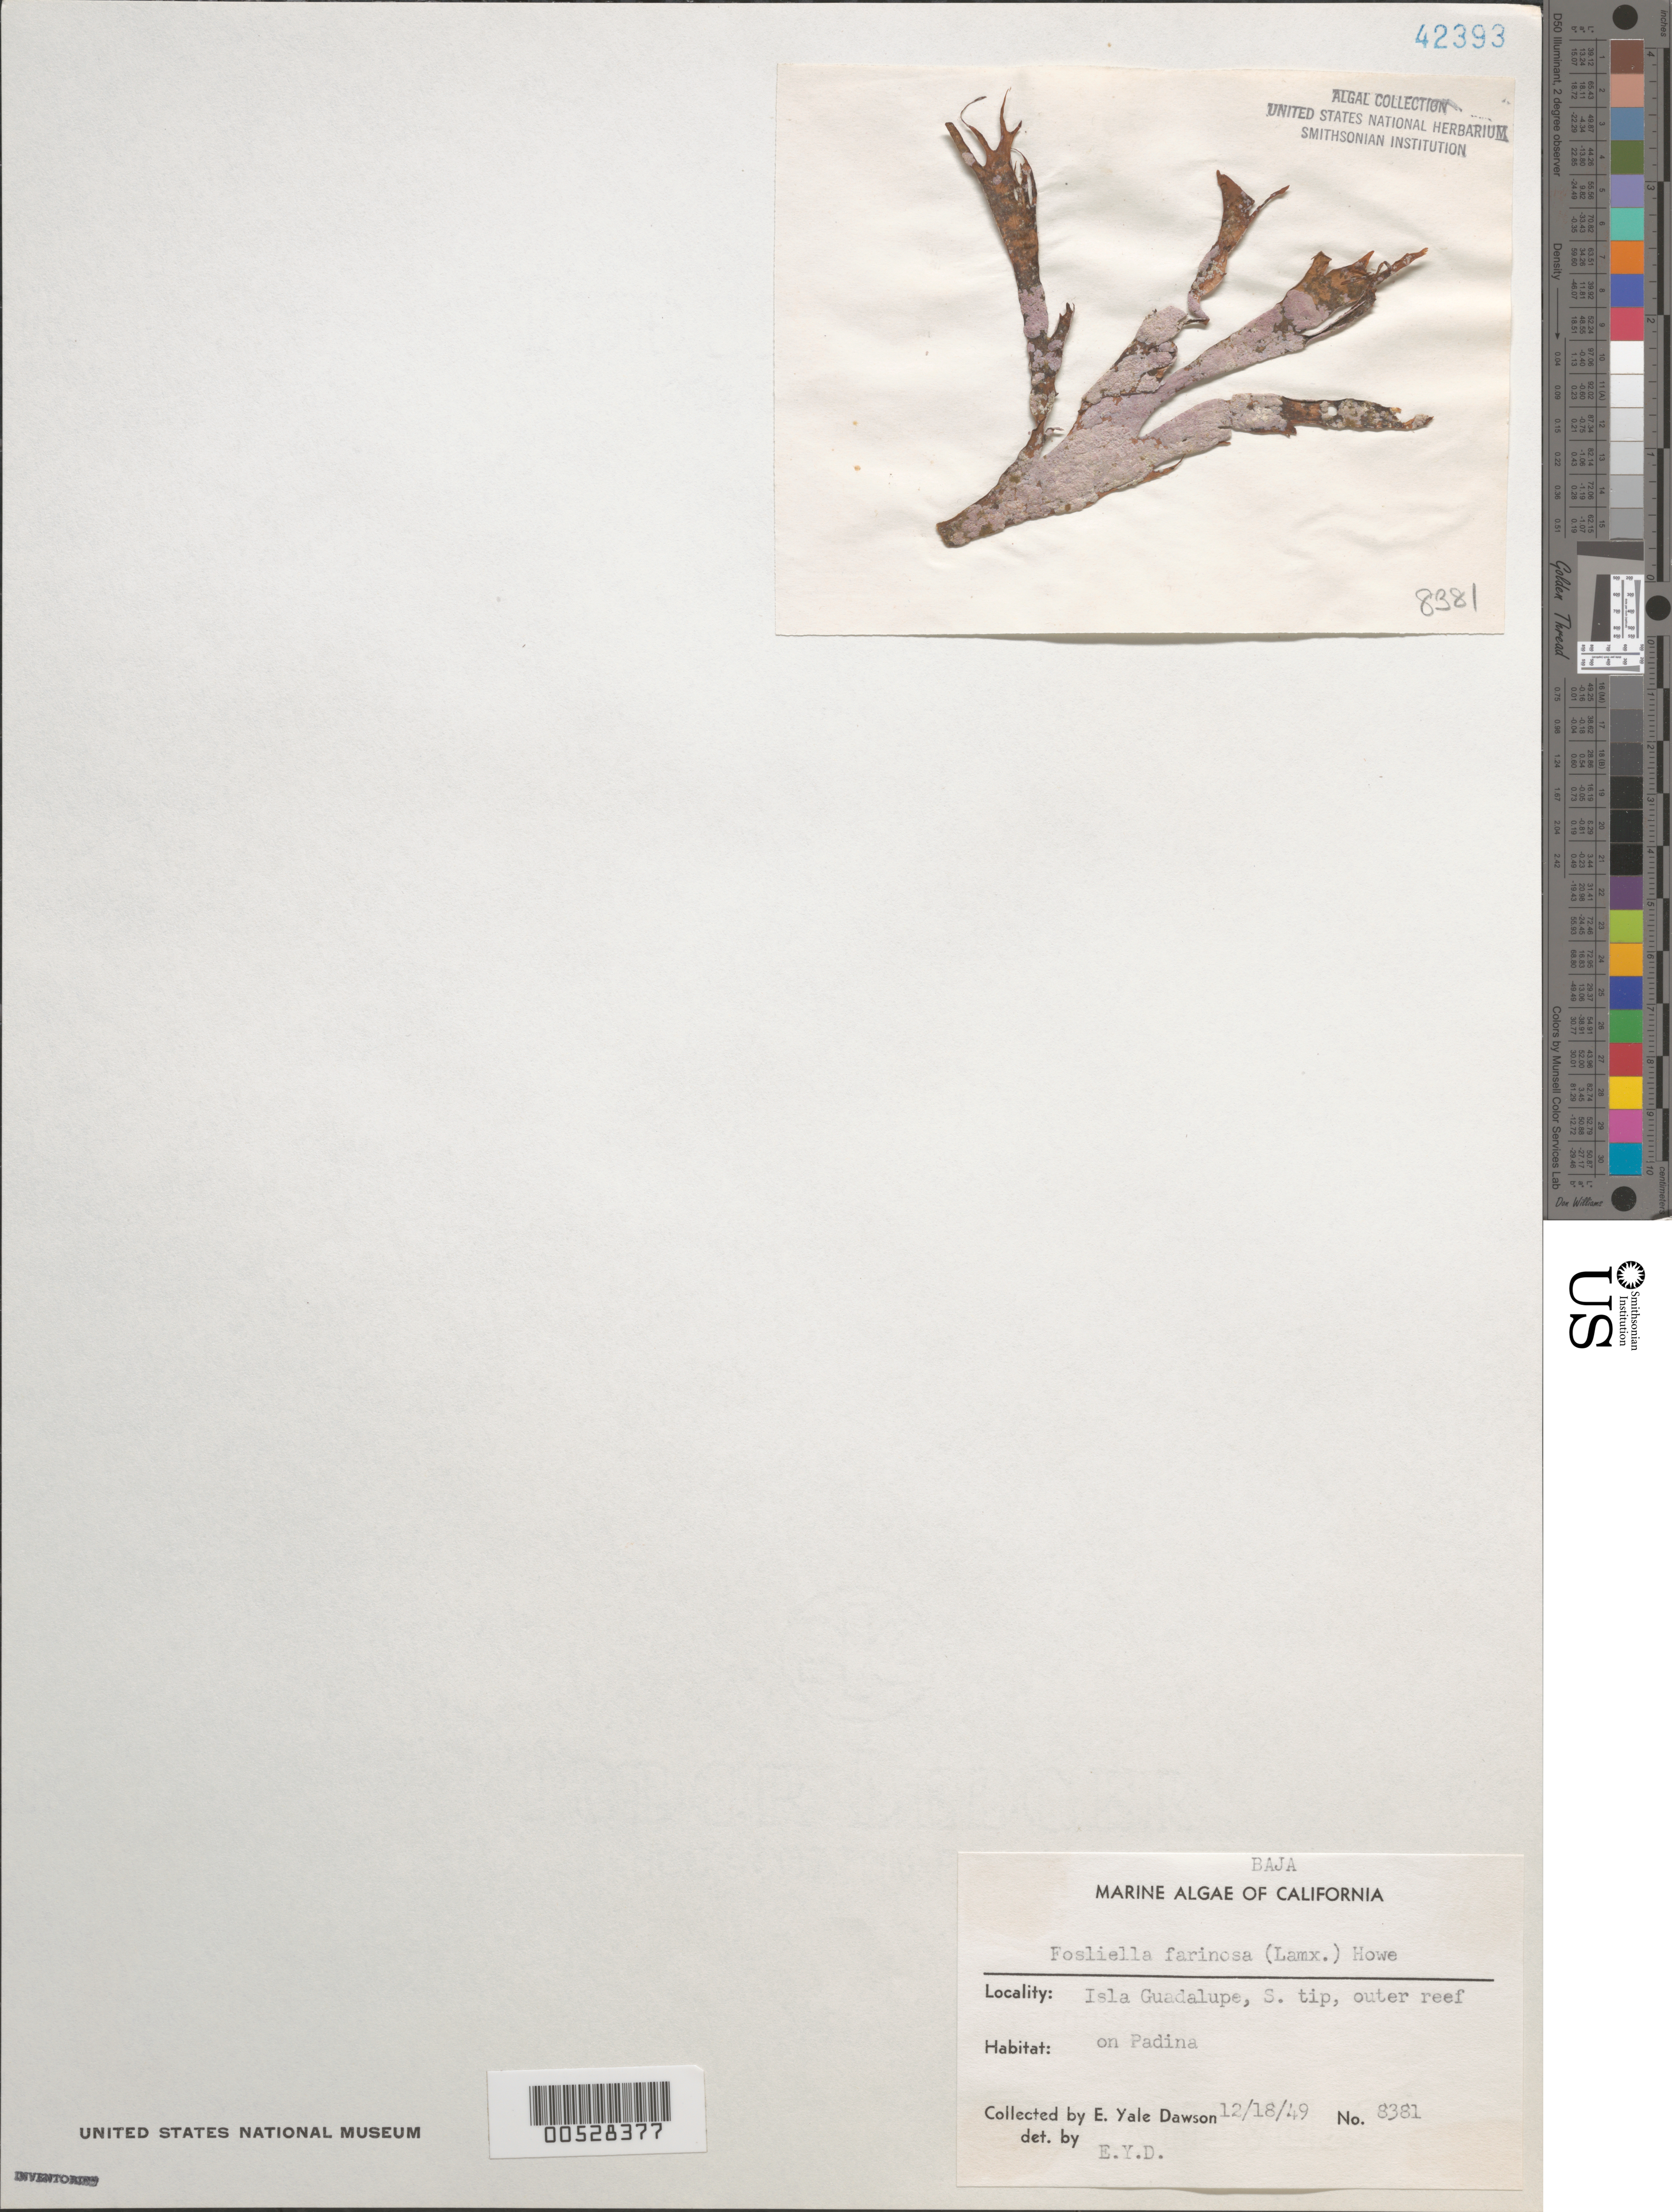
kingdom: Plantae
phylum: Rhodophyta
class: Florideophyceae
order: Corallinales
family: Hydrolithaceae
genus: Hydrolithon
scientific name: Hydrolithon farinosum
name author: (J.V.Lamouroux) Penrose & Y.M. Chamb.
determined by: Algae name updating Project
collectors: E. Y. Dawson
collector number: EYD 8381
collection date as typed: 18 Dec 1949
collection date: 1949-12-18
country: Mexico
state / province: Baja California Norte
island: Isla Guadalupe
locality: South tip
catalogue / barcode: US 42393